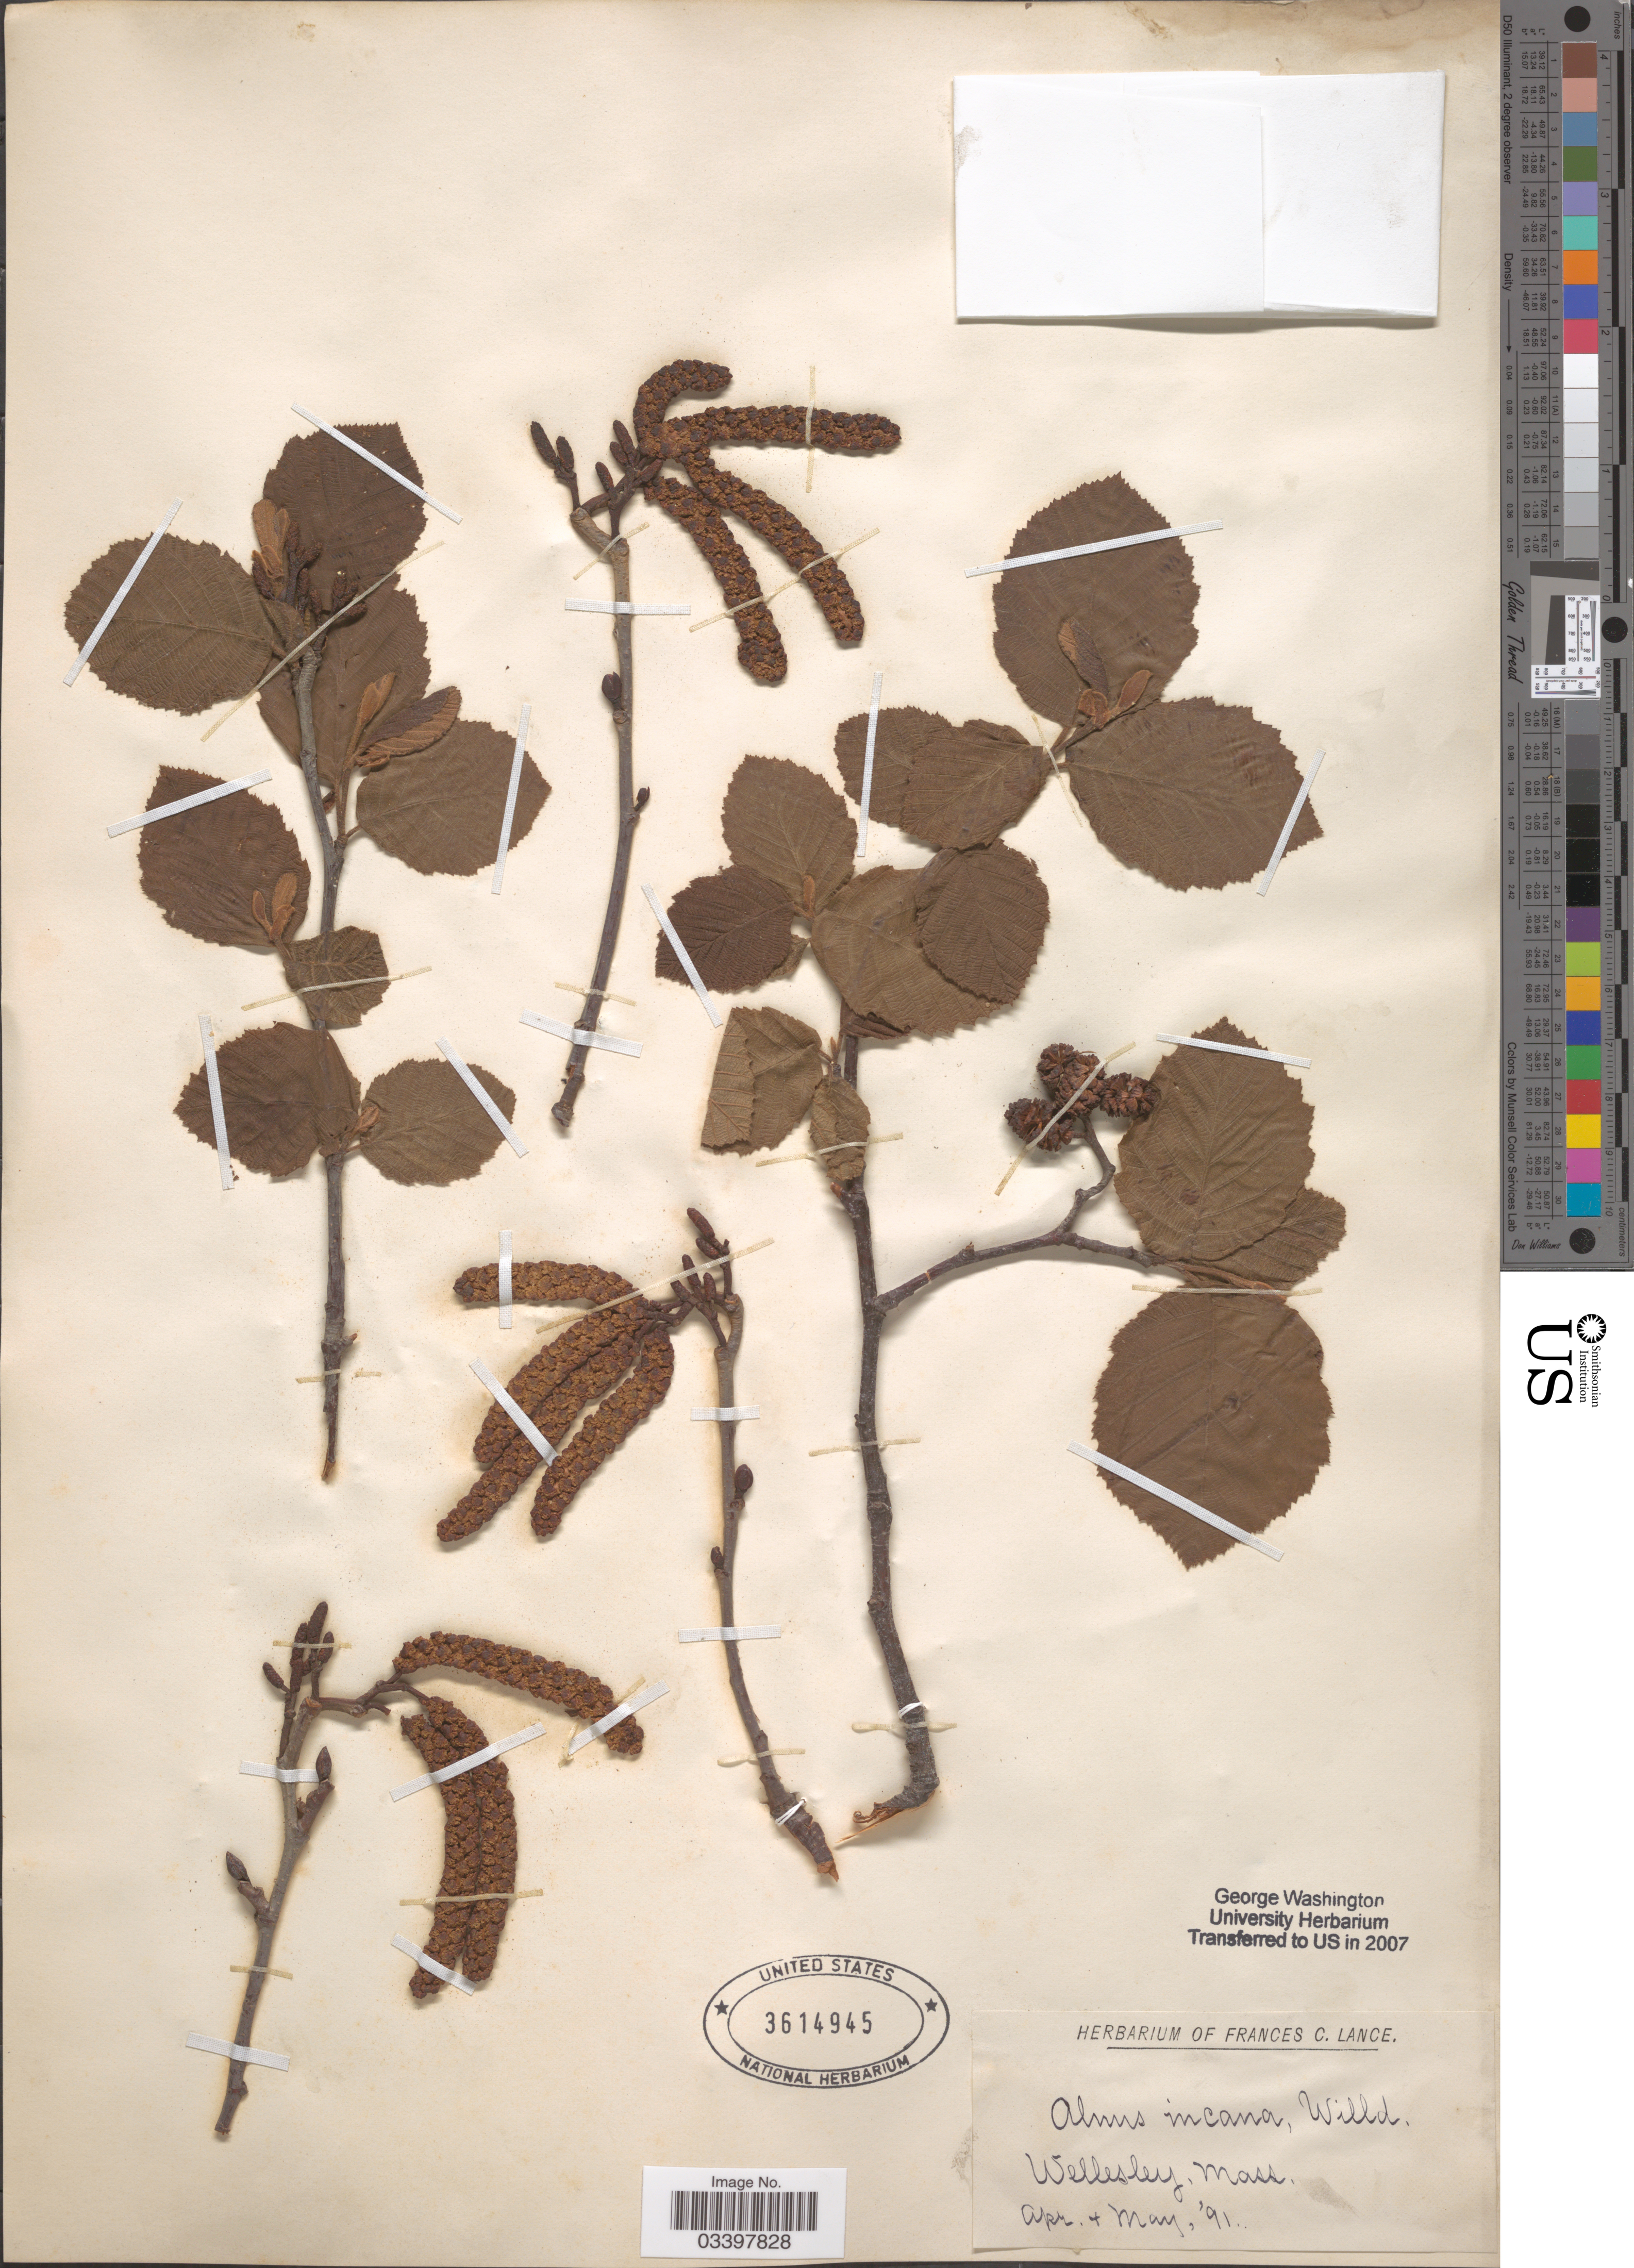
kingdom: Plantae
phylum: Tracheophyta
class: Magnoliopsida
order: Fagales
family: Betulaceae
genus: Alnus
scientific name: Alnus incana subsp. tenuifolia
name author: (Nutt.) Breitung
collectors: ex herb. Frances C. Lance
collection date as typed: Transcribed d/m/y: /4/91 to /5/91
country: United States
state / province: Massachusetts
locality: Wellesley.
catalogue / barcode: US 3614945